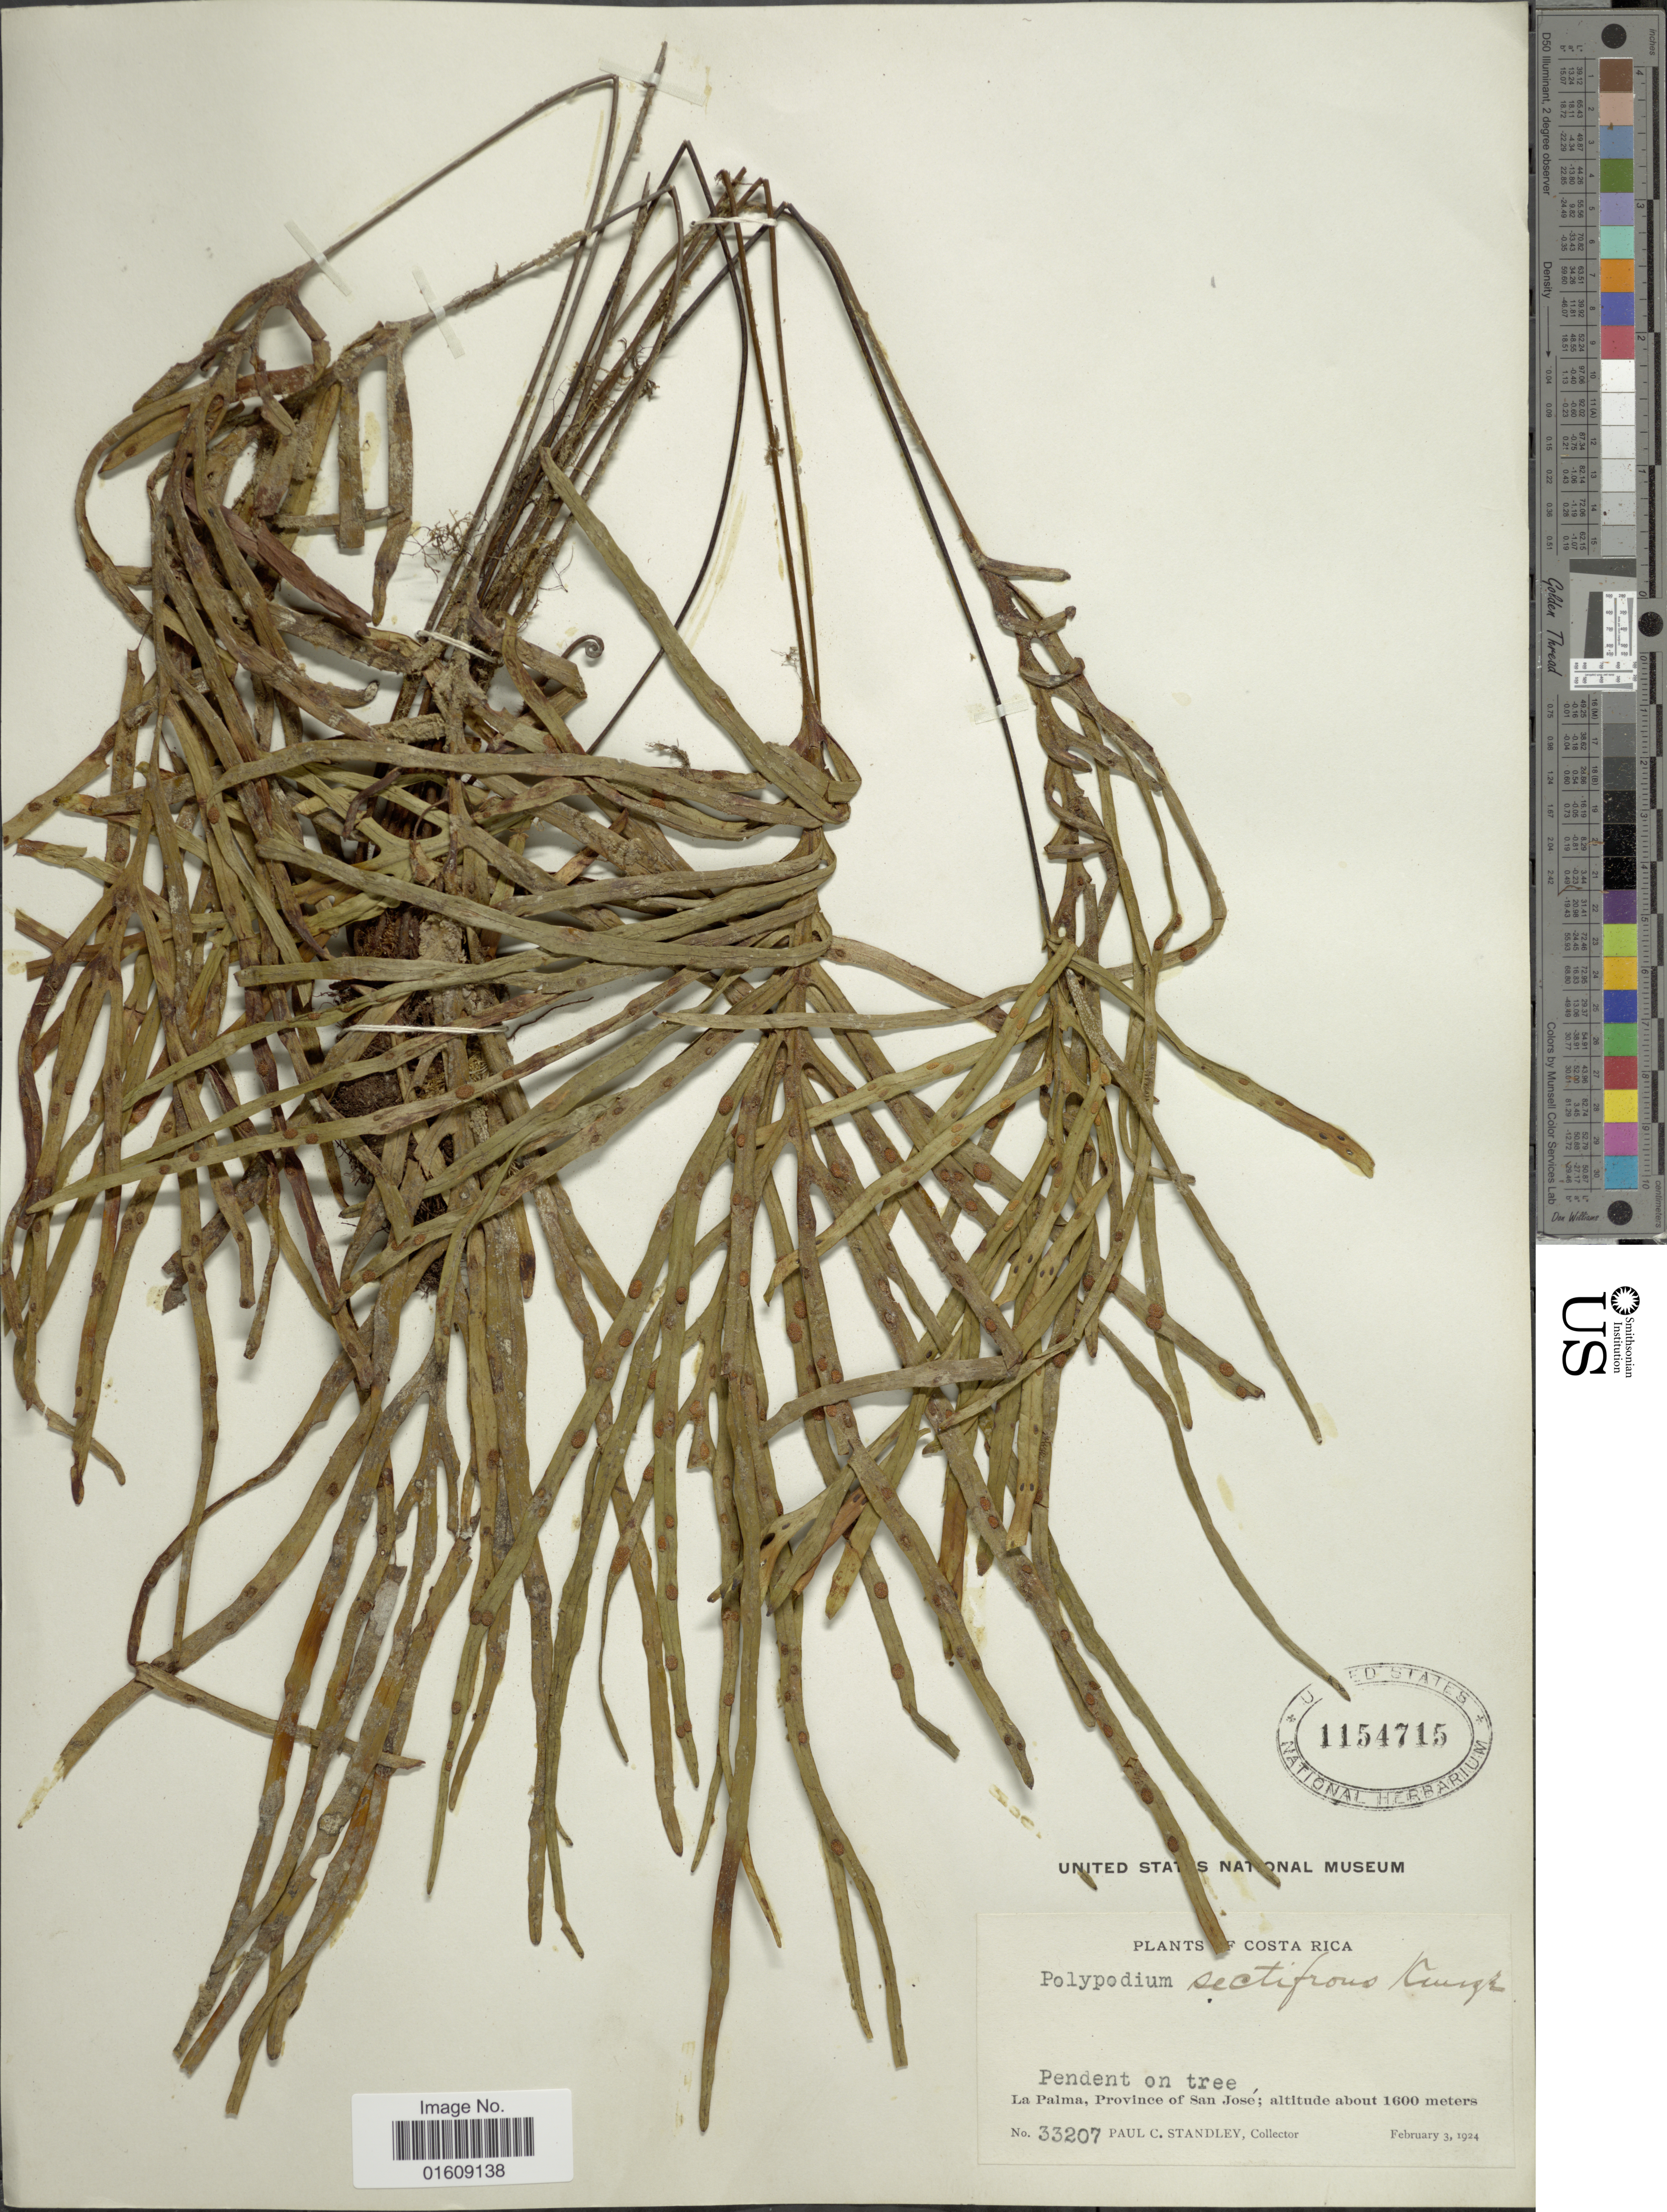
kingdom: Plantae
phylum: Tracheophyta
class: Polypodiopsida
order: Polypodiales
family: Polypodiaceae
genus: Zygophlebia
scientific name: Zygophlebia sectifrons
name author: (Kunze ex Mett.) L.E. Bishop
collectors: P. C. Standley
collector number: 33207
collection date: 1924-02-03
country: Costa Rica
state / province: San José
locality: Costa Rica, La Palma, Province of San José.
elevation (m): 1600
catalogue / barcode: US 1154715